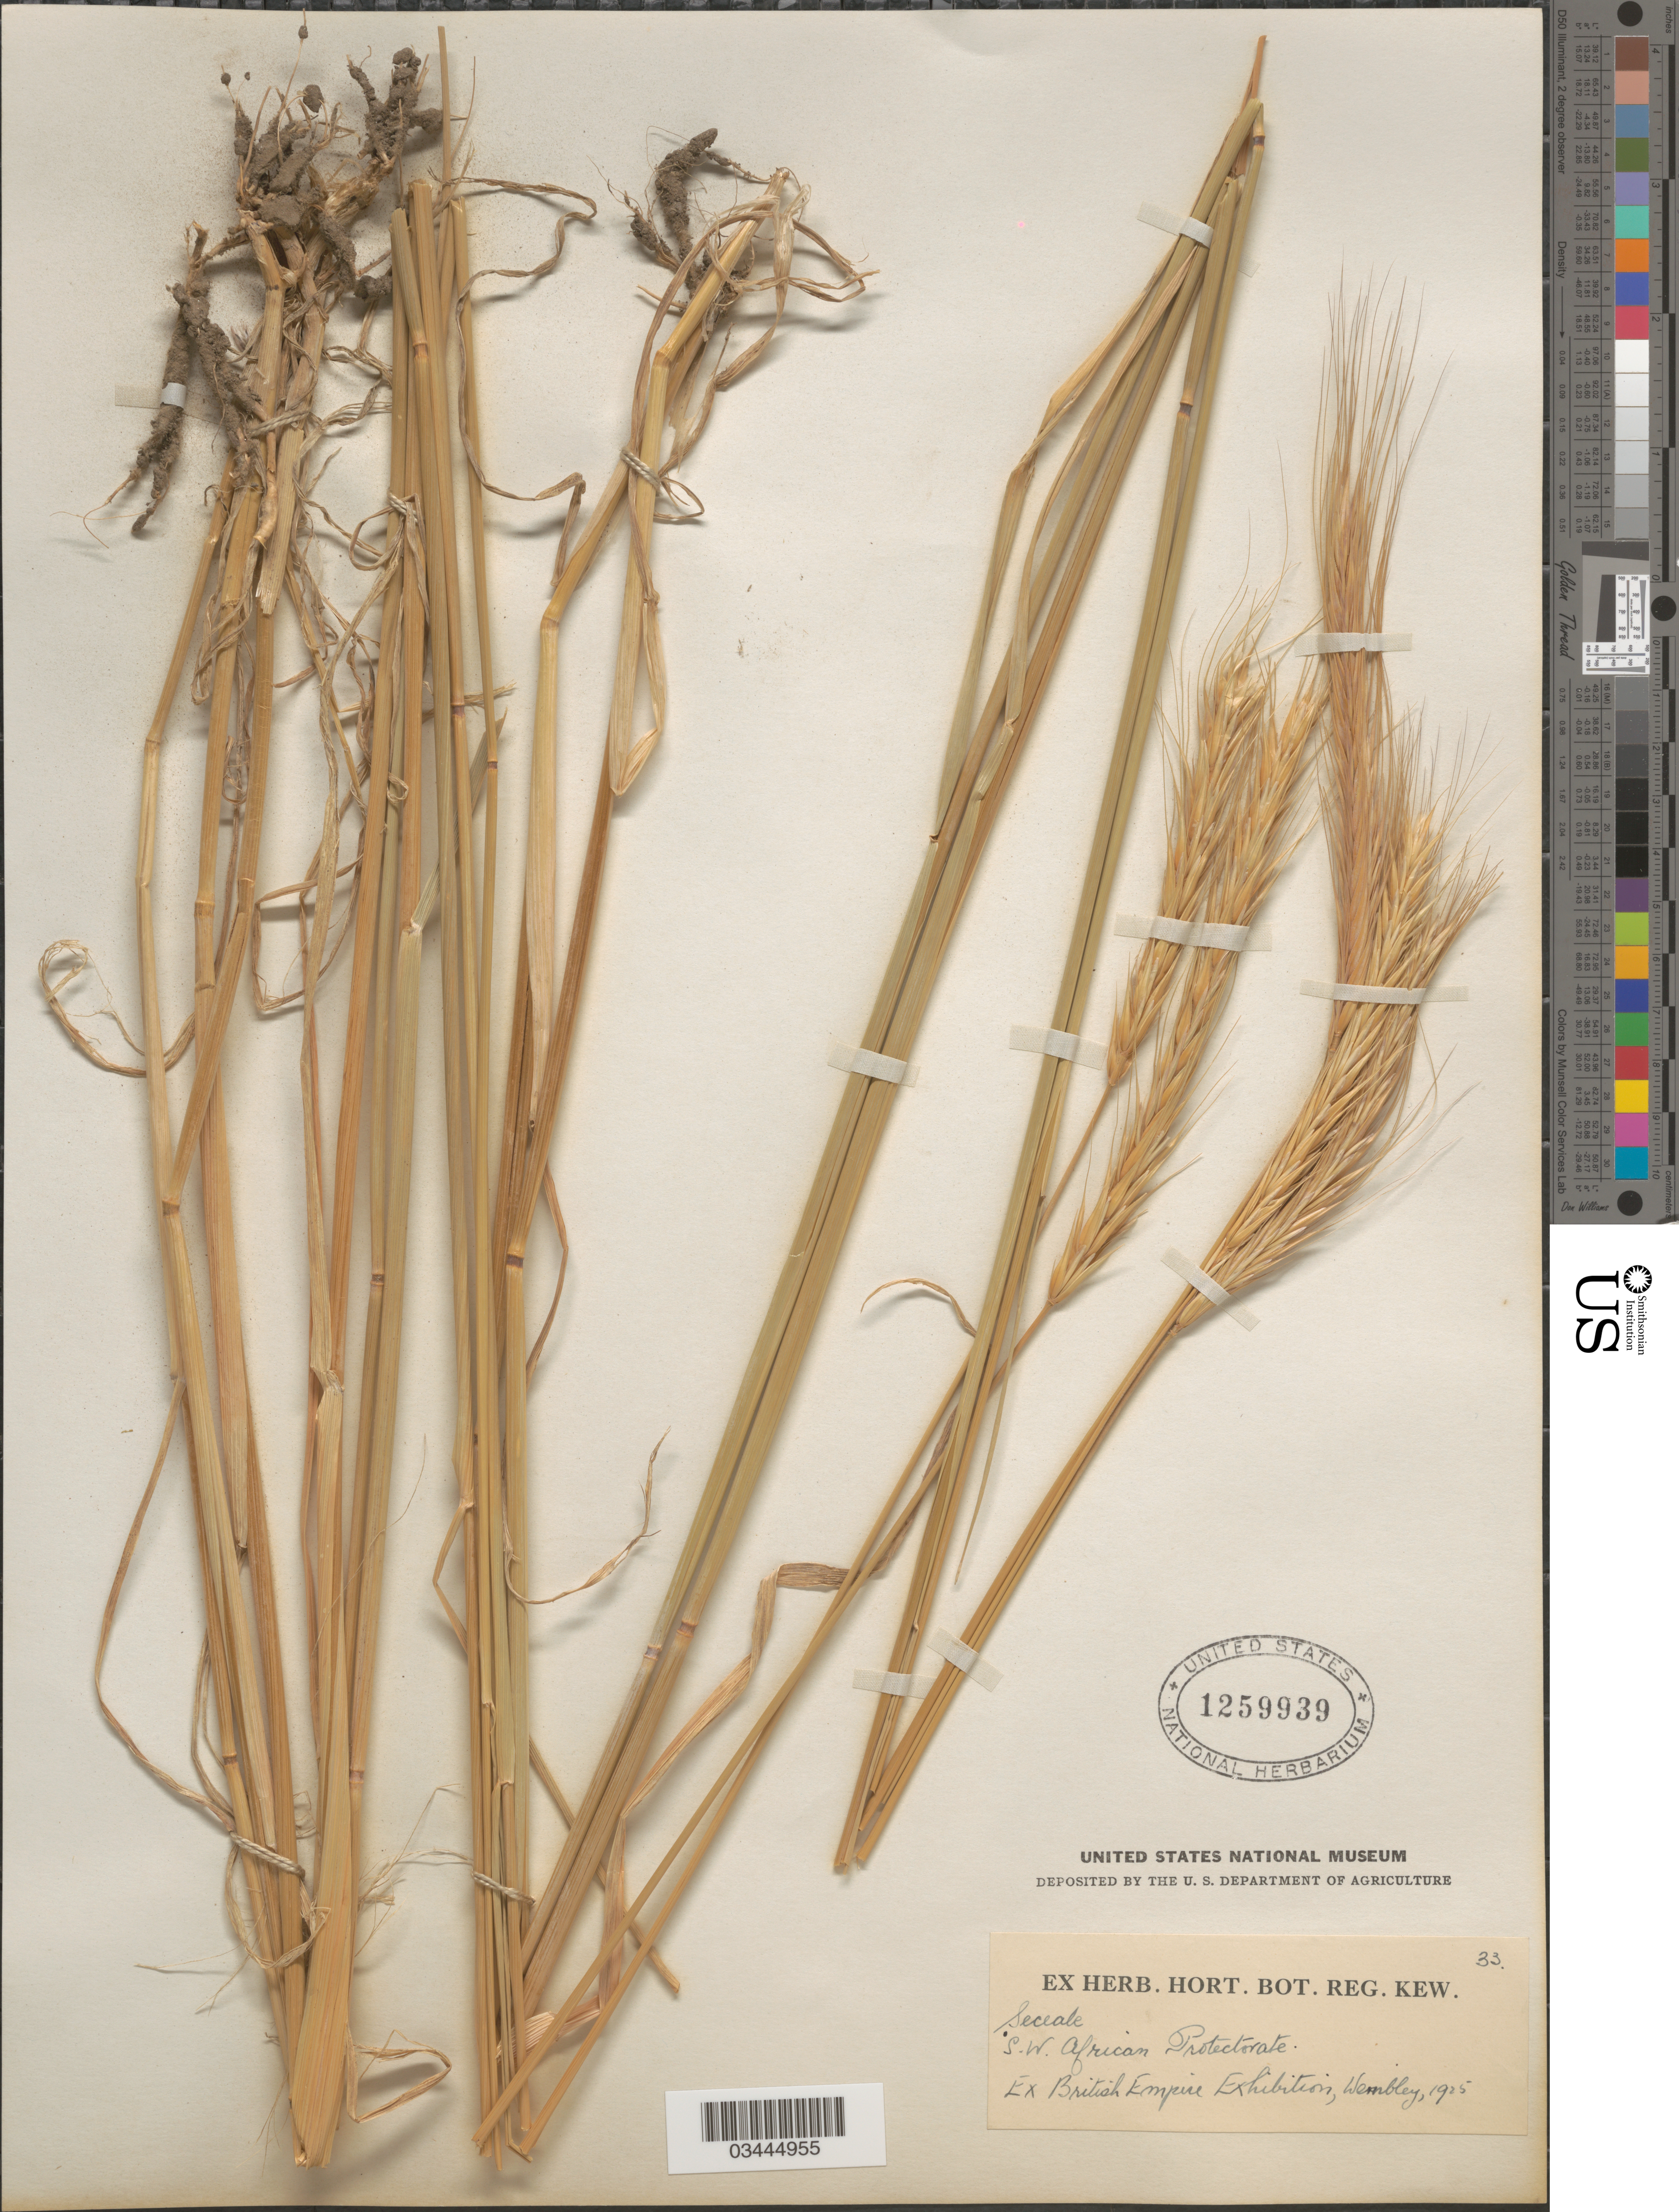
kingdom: Plantae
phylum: Tracheophyta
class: Liliopsida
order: Poales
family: Poaceae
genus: Secale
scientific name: Secale cereale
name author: L.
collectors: ex herb. Hort. Reg. Kew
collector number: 33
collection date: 1925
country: Namibia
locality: S.W. African Protectorate. Ex British Empire Exhibition, Wembley.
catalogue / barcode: US 1259939